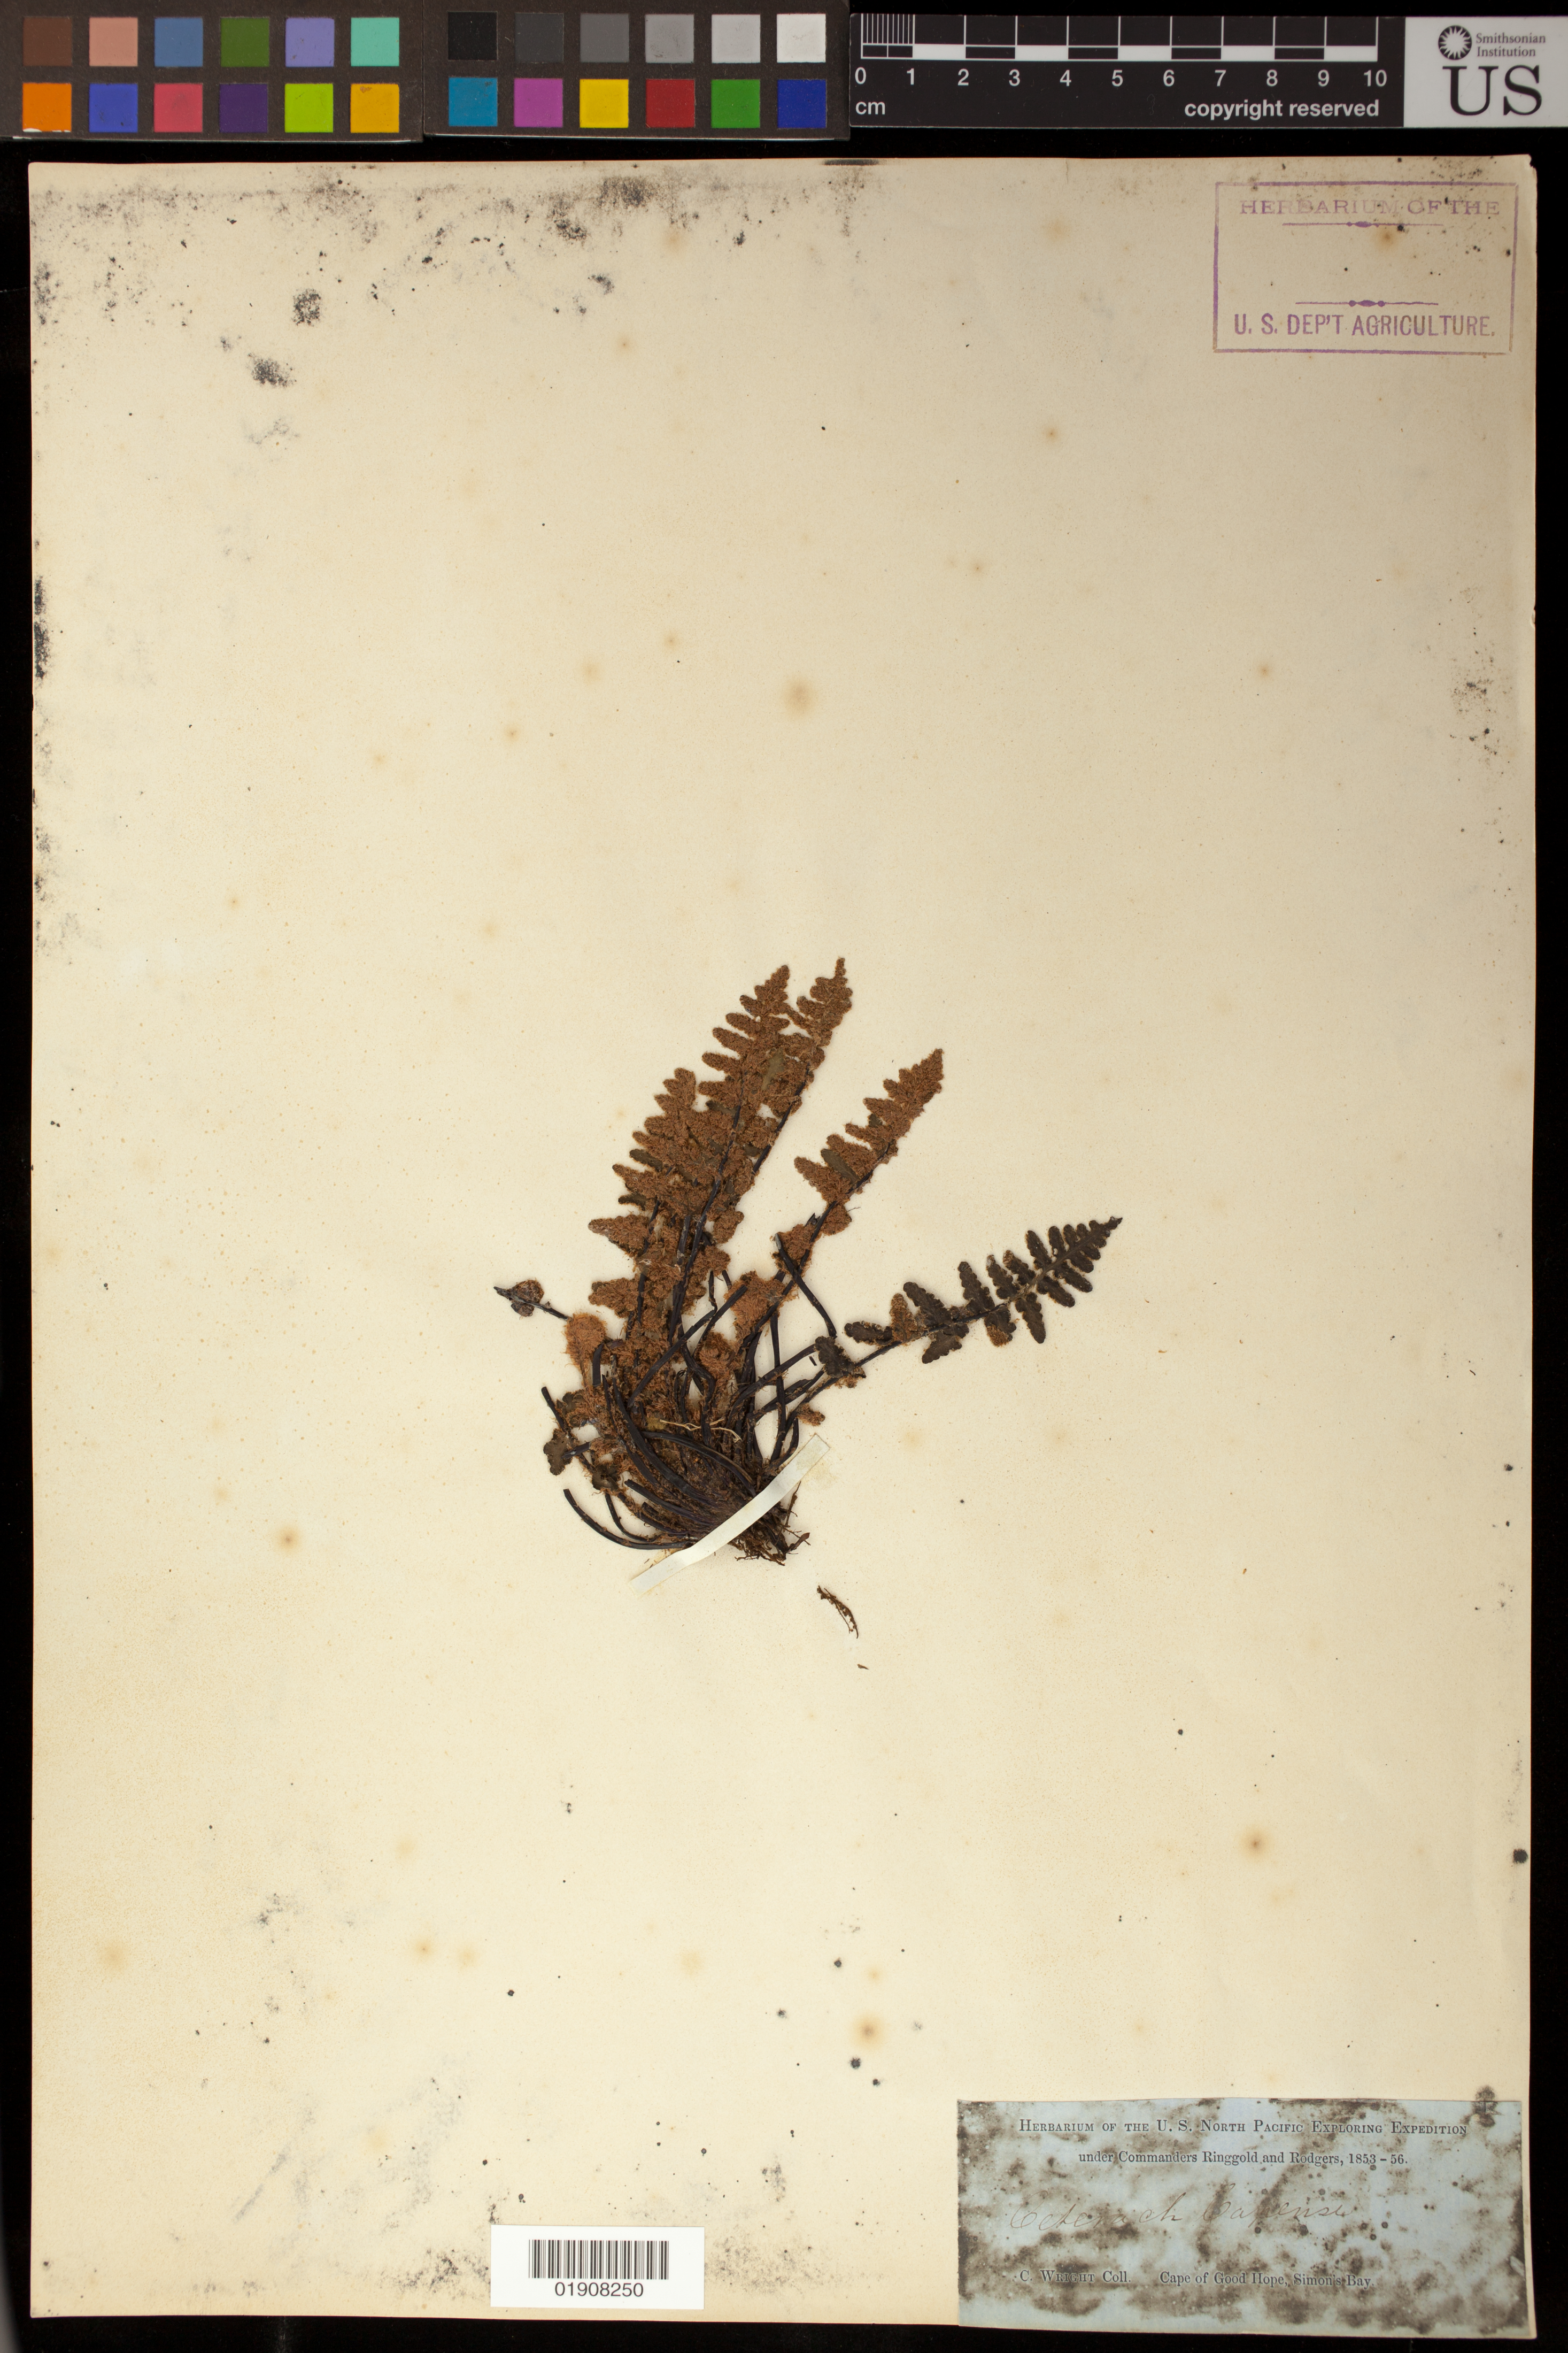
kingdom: Plantae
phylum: Tracheophyta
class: Polypodiopsida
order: Polypodiales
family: Aspleniaceae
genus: Asplenium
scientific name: Asplenium cordatum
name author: (Thunb.) Sw.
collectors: C. Wright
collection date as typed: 1853 to 1856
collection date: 1853/1856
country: South Africa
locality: Cape of Good Hope, Simon's Bay.